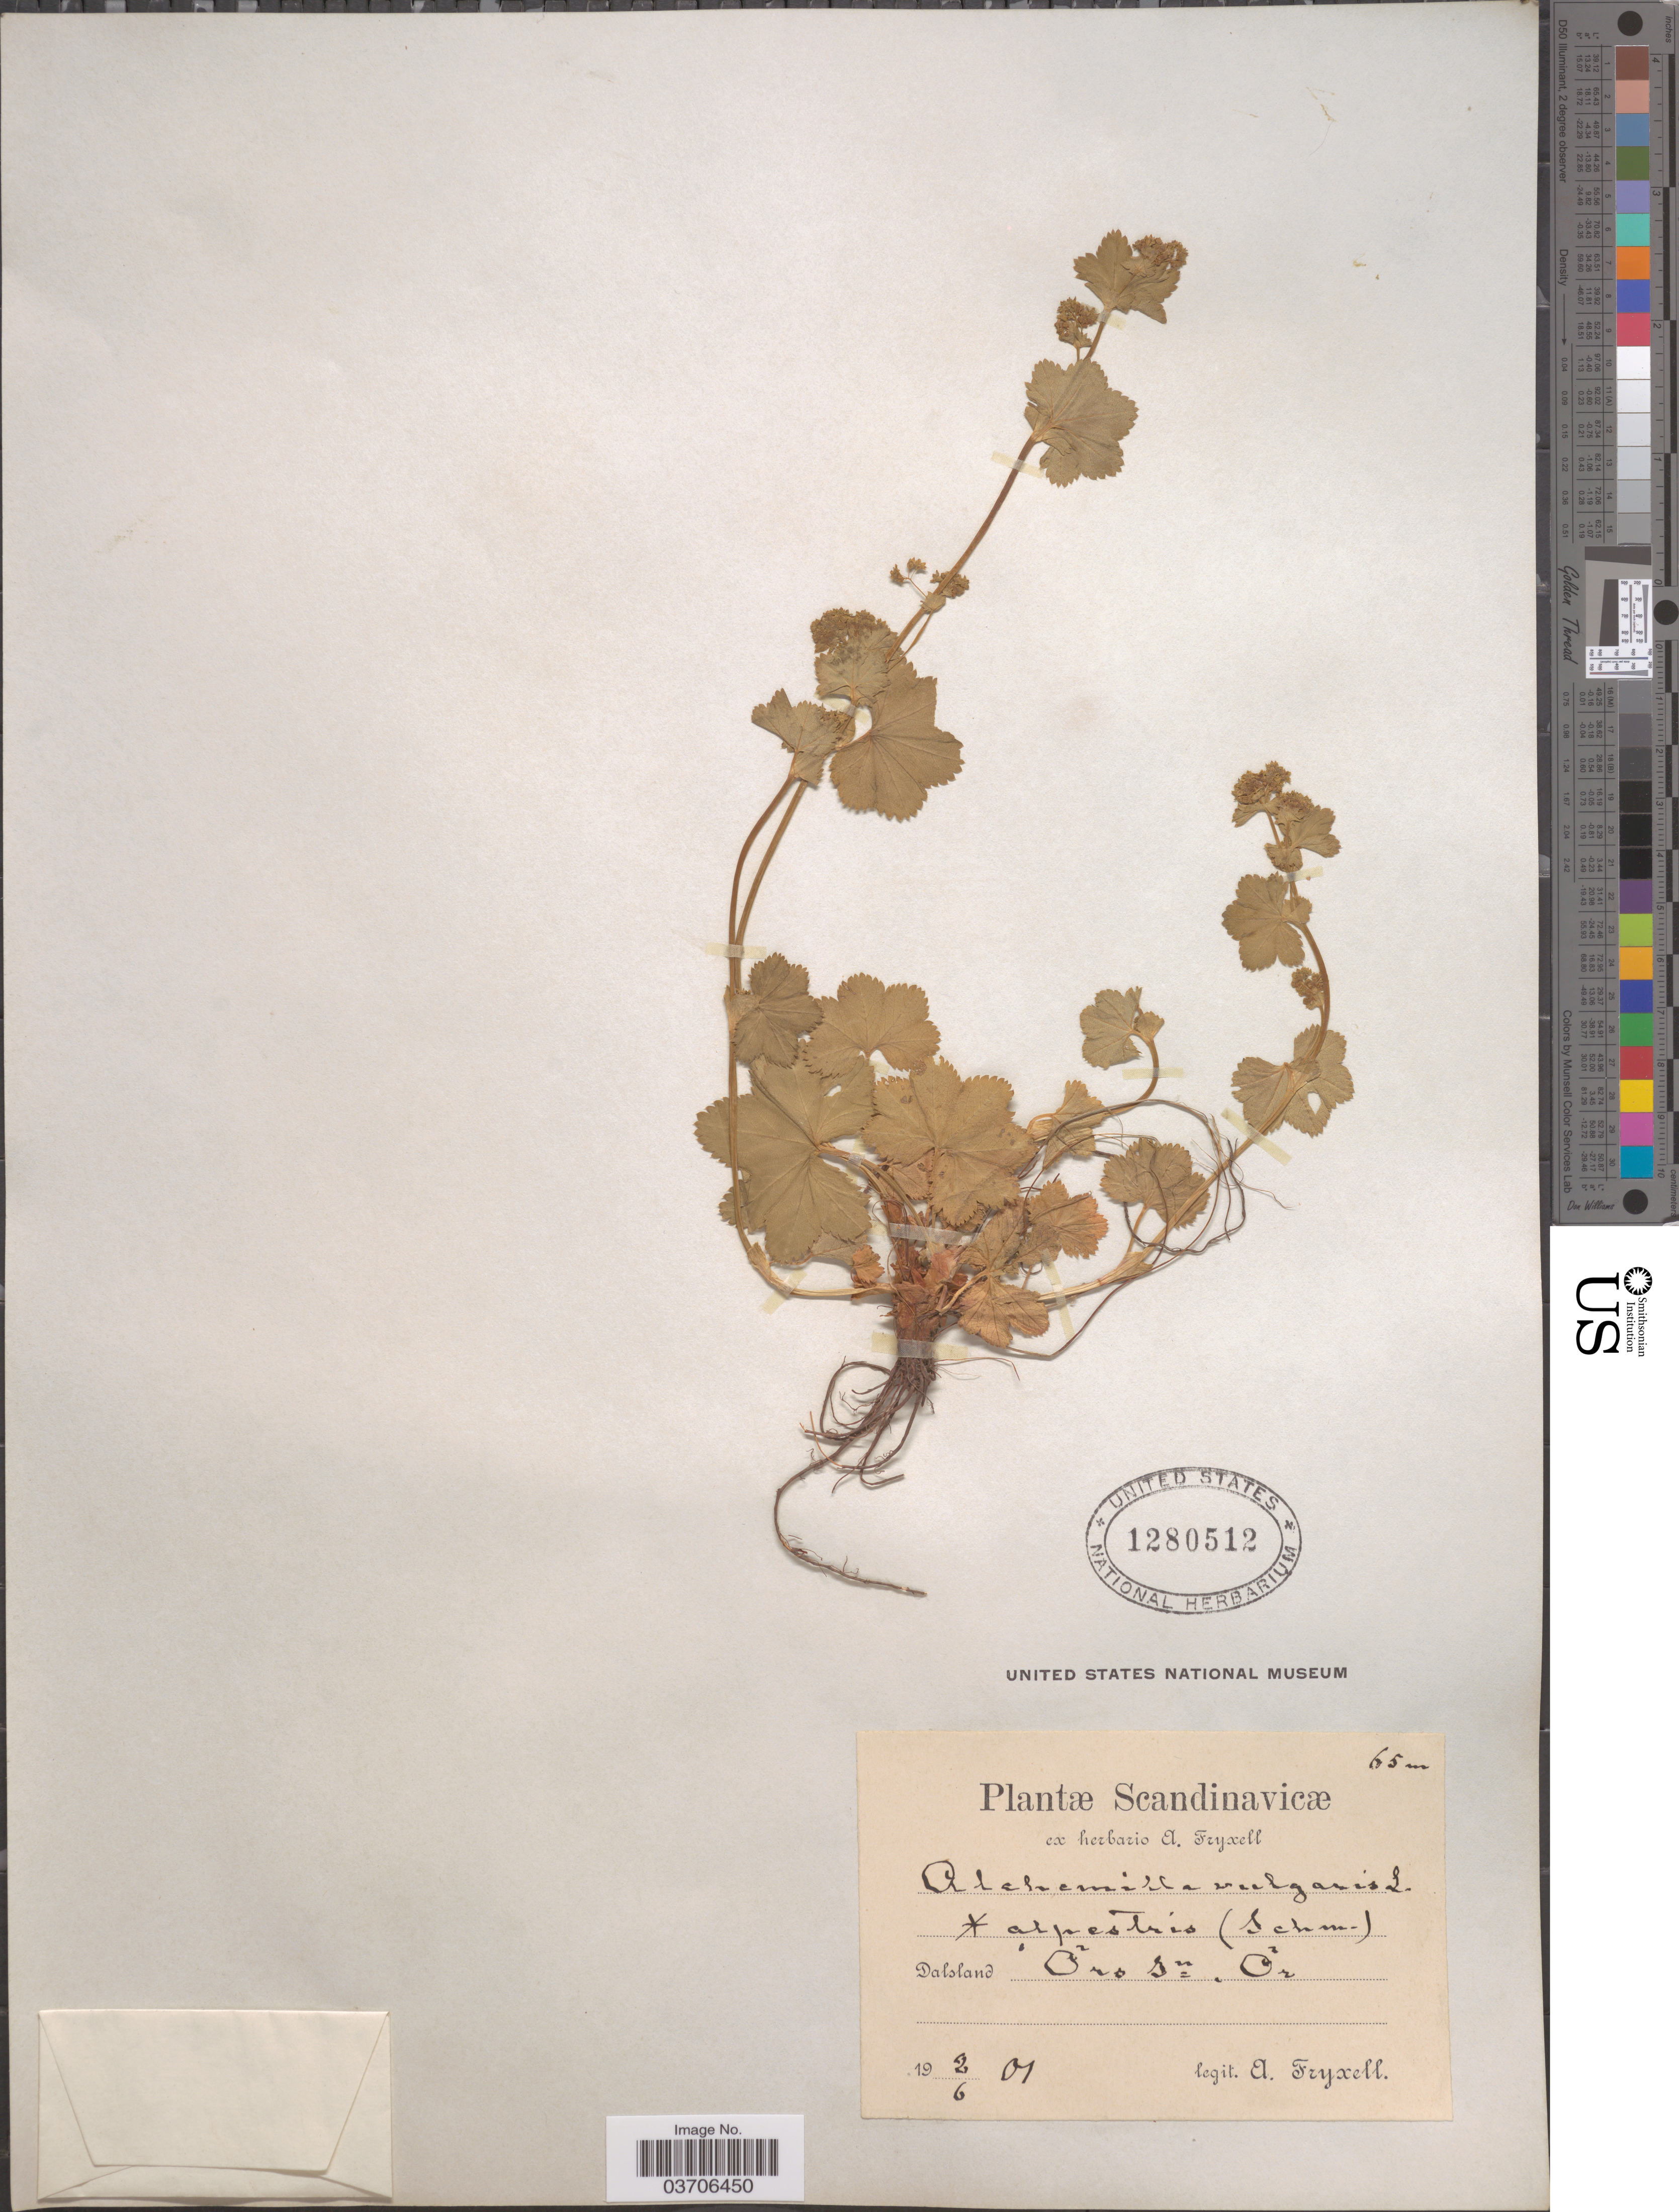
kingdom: Plantae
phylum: Tracheophyta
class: Magnoliopsida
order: Rosales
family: Rosaceae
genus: Alchemilla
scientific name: Alchemilla vulgaris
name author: L.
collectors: A. Fryxell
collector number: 65?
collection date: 1901-06-02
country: Sweden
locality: Scandinavicæ. Dalsland Oro sn. Or.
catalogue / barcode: US 1280512